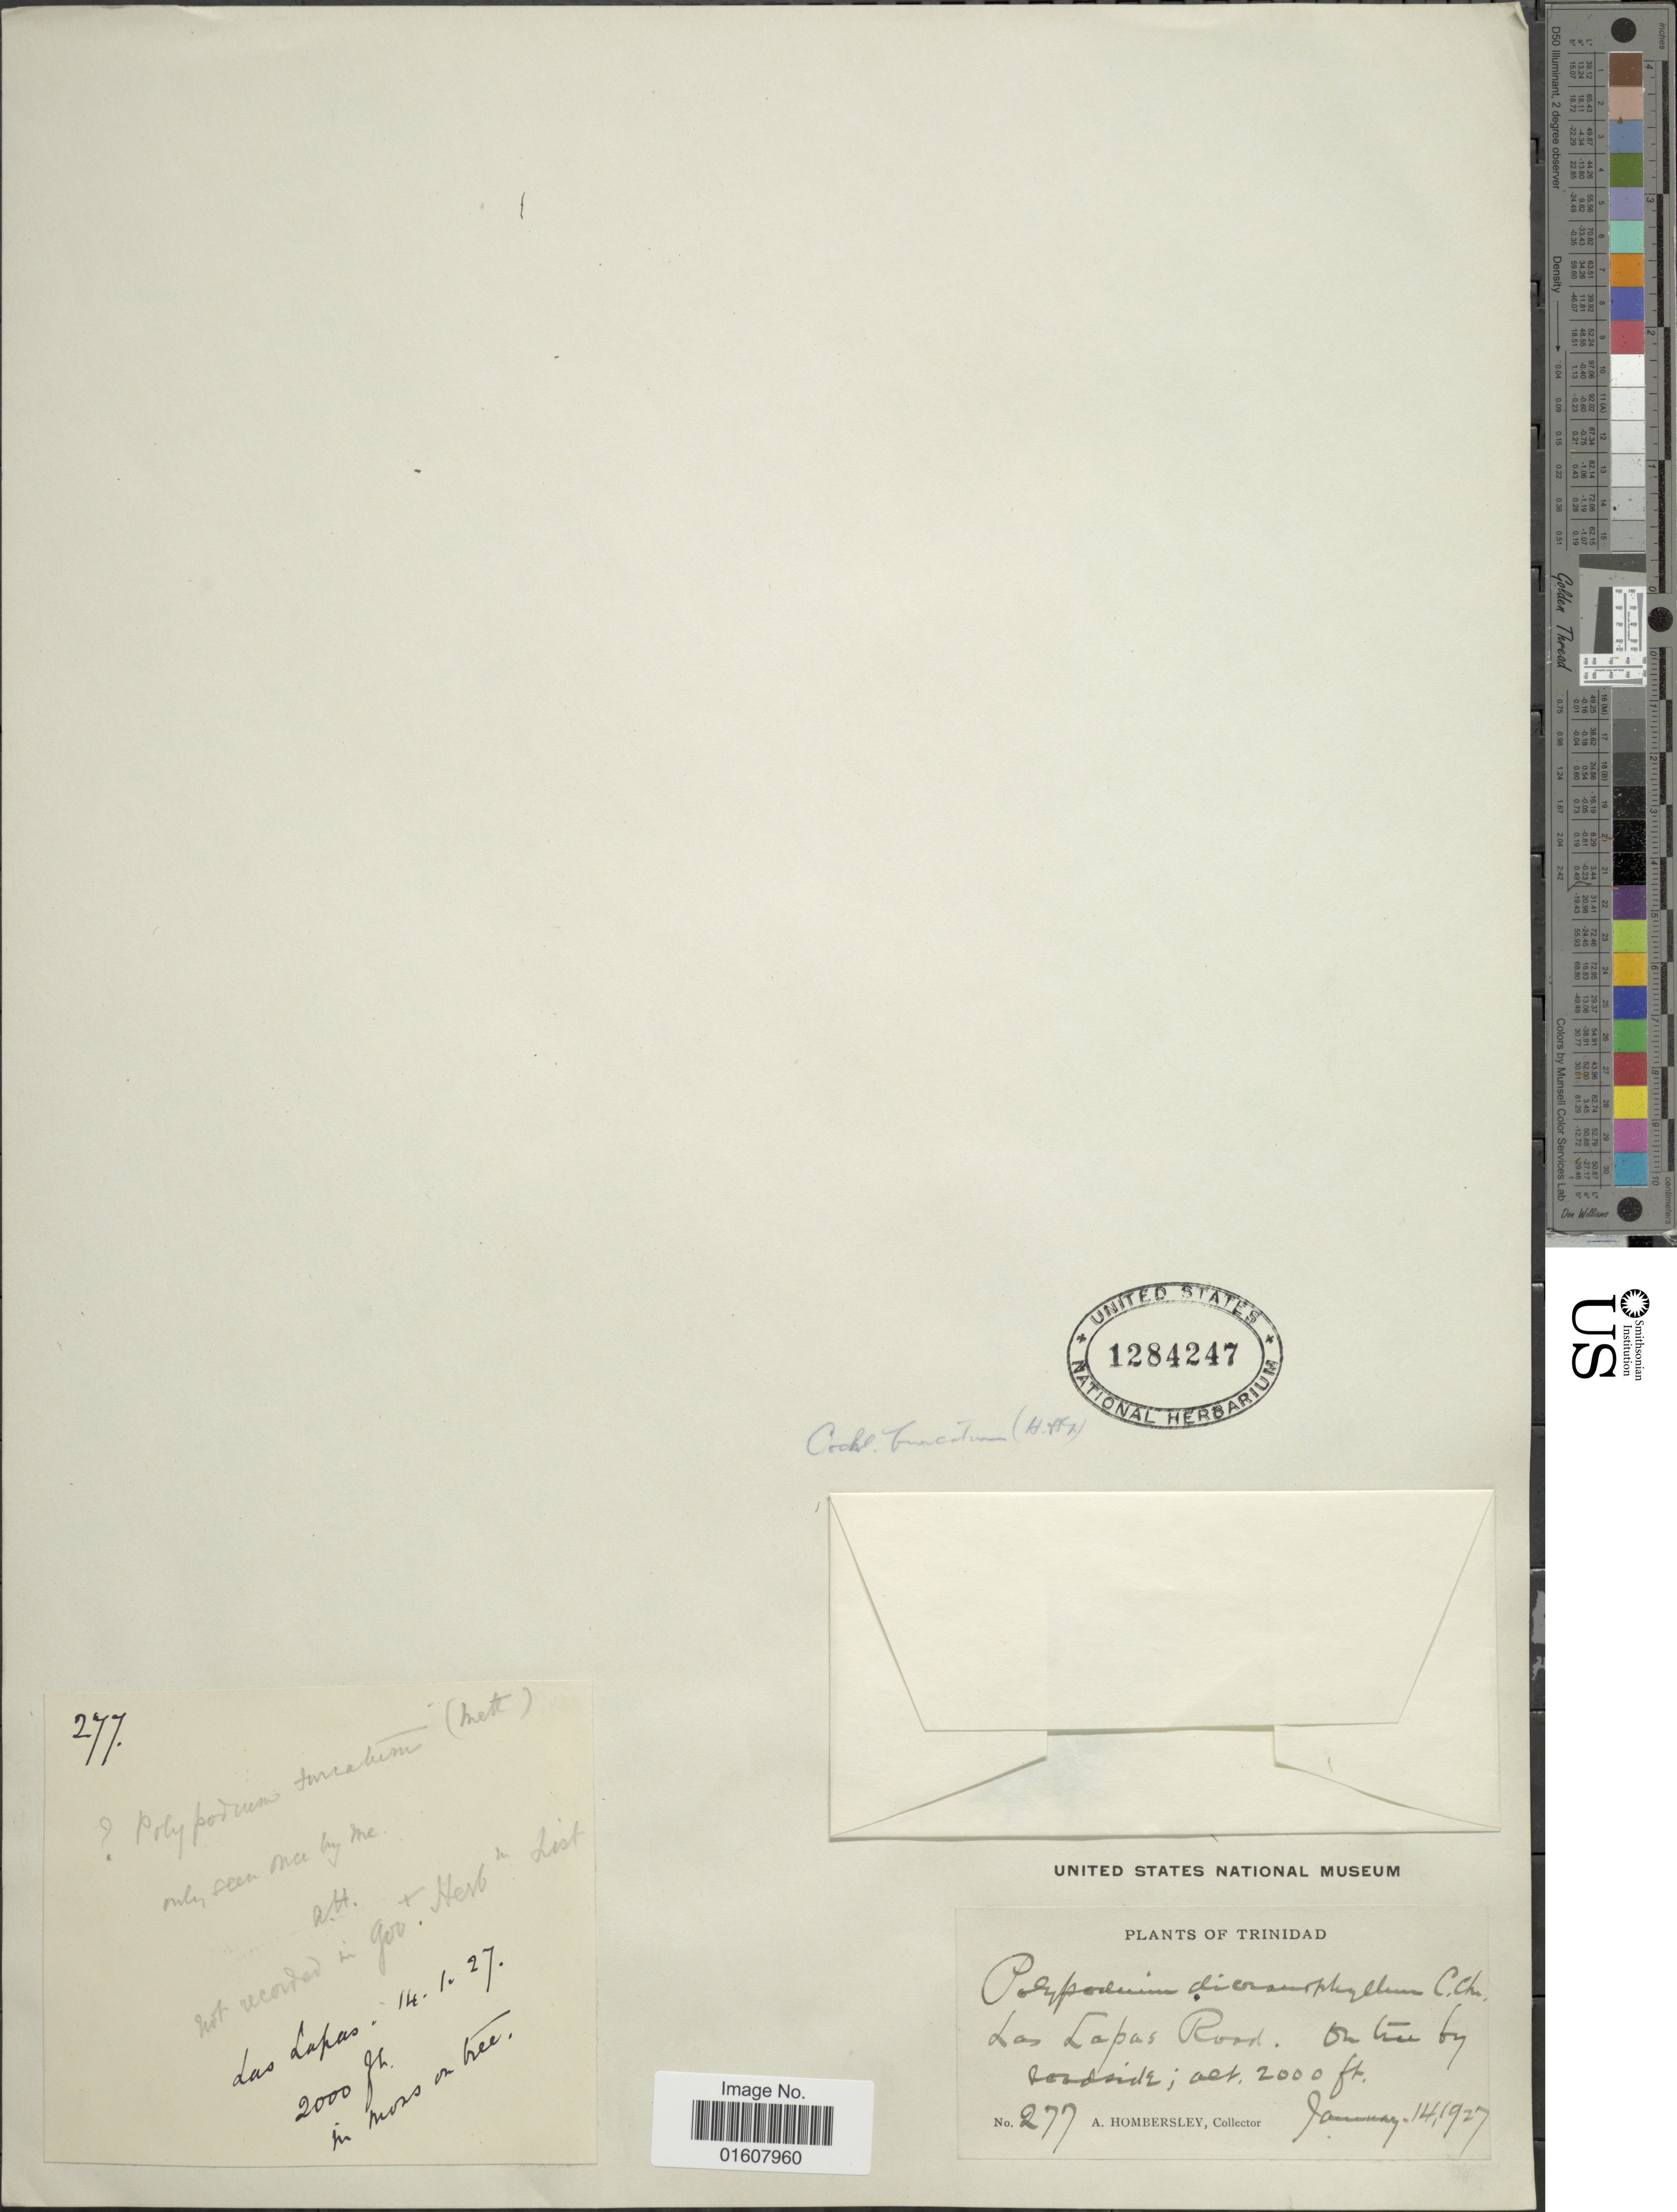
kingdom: Plantae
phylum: Tracheophyta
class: Polypodiopsida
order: Polypodiales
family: Polypodiaceae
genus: Cochlidium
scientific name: Cochlidium furcatum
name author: (Hook. & Grev.) C. Chr.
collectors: A. Hombersley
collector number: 277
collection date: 1927-01-14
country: Trinidad and Tobago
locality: Trinidad. Las Lapas Road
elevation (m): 610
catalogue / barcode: US 1284247